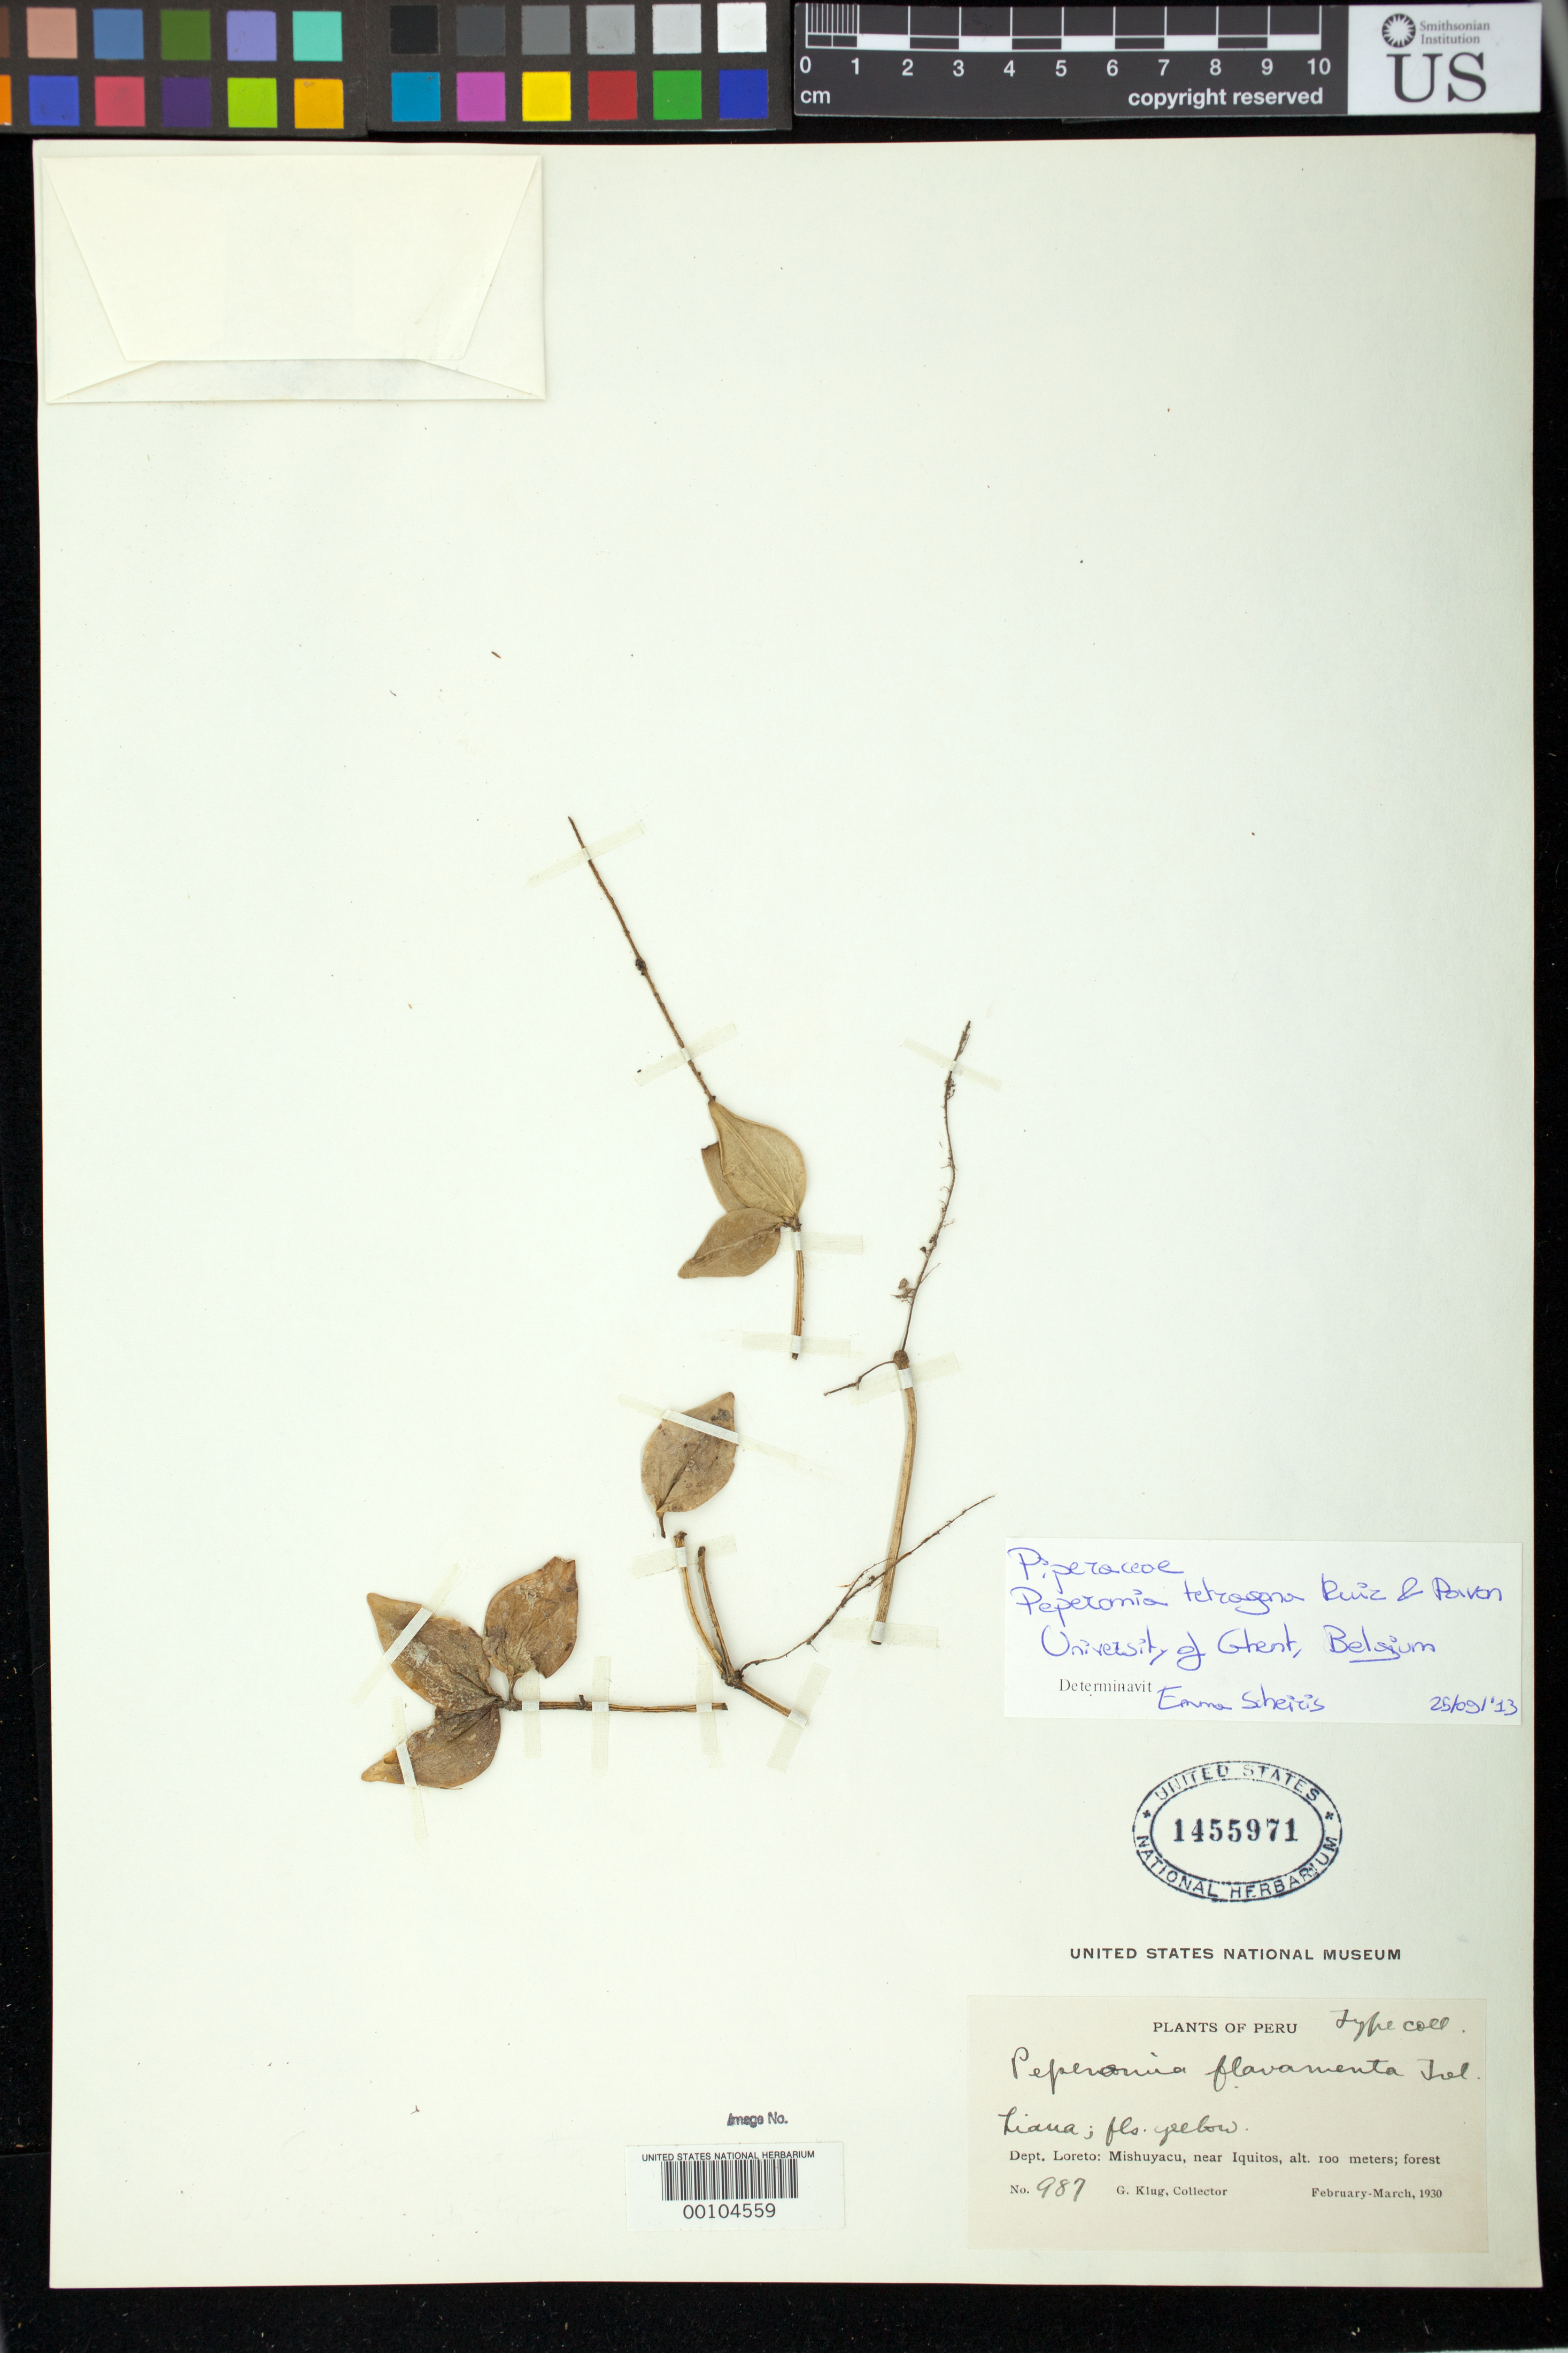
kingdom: Plantae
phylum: Tracheophyta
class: Magnoliopsida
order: Piperales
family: Piperaceae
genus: Peperomia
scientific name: Peperomia flavamenta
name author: Trel. in J.F. Macbr.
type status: Isotype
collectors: G. Klug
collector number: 987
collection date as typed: Feb 1930 to -- Mar 1930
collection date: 1930-02/1930-03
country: Peru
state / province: Loreto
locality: Mishuyacu, near Iquitos.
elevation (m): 100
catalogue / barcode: US 1455971